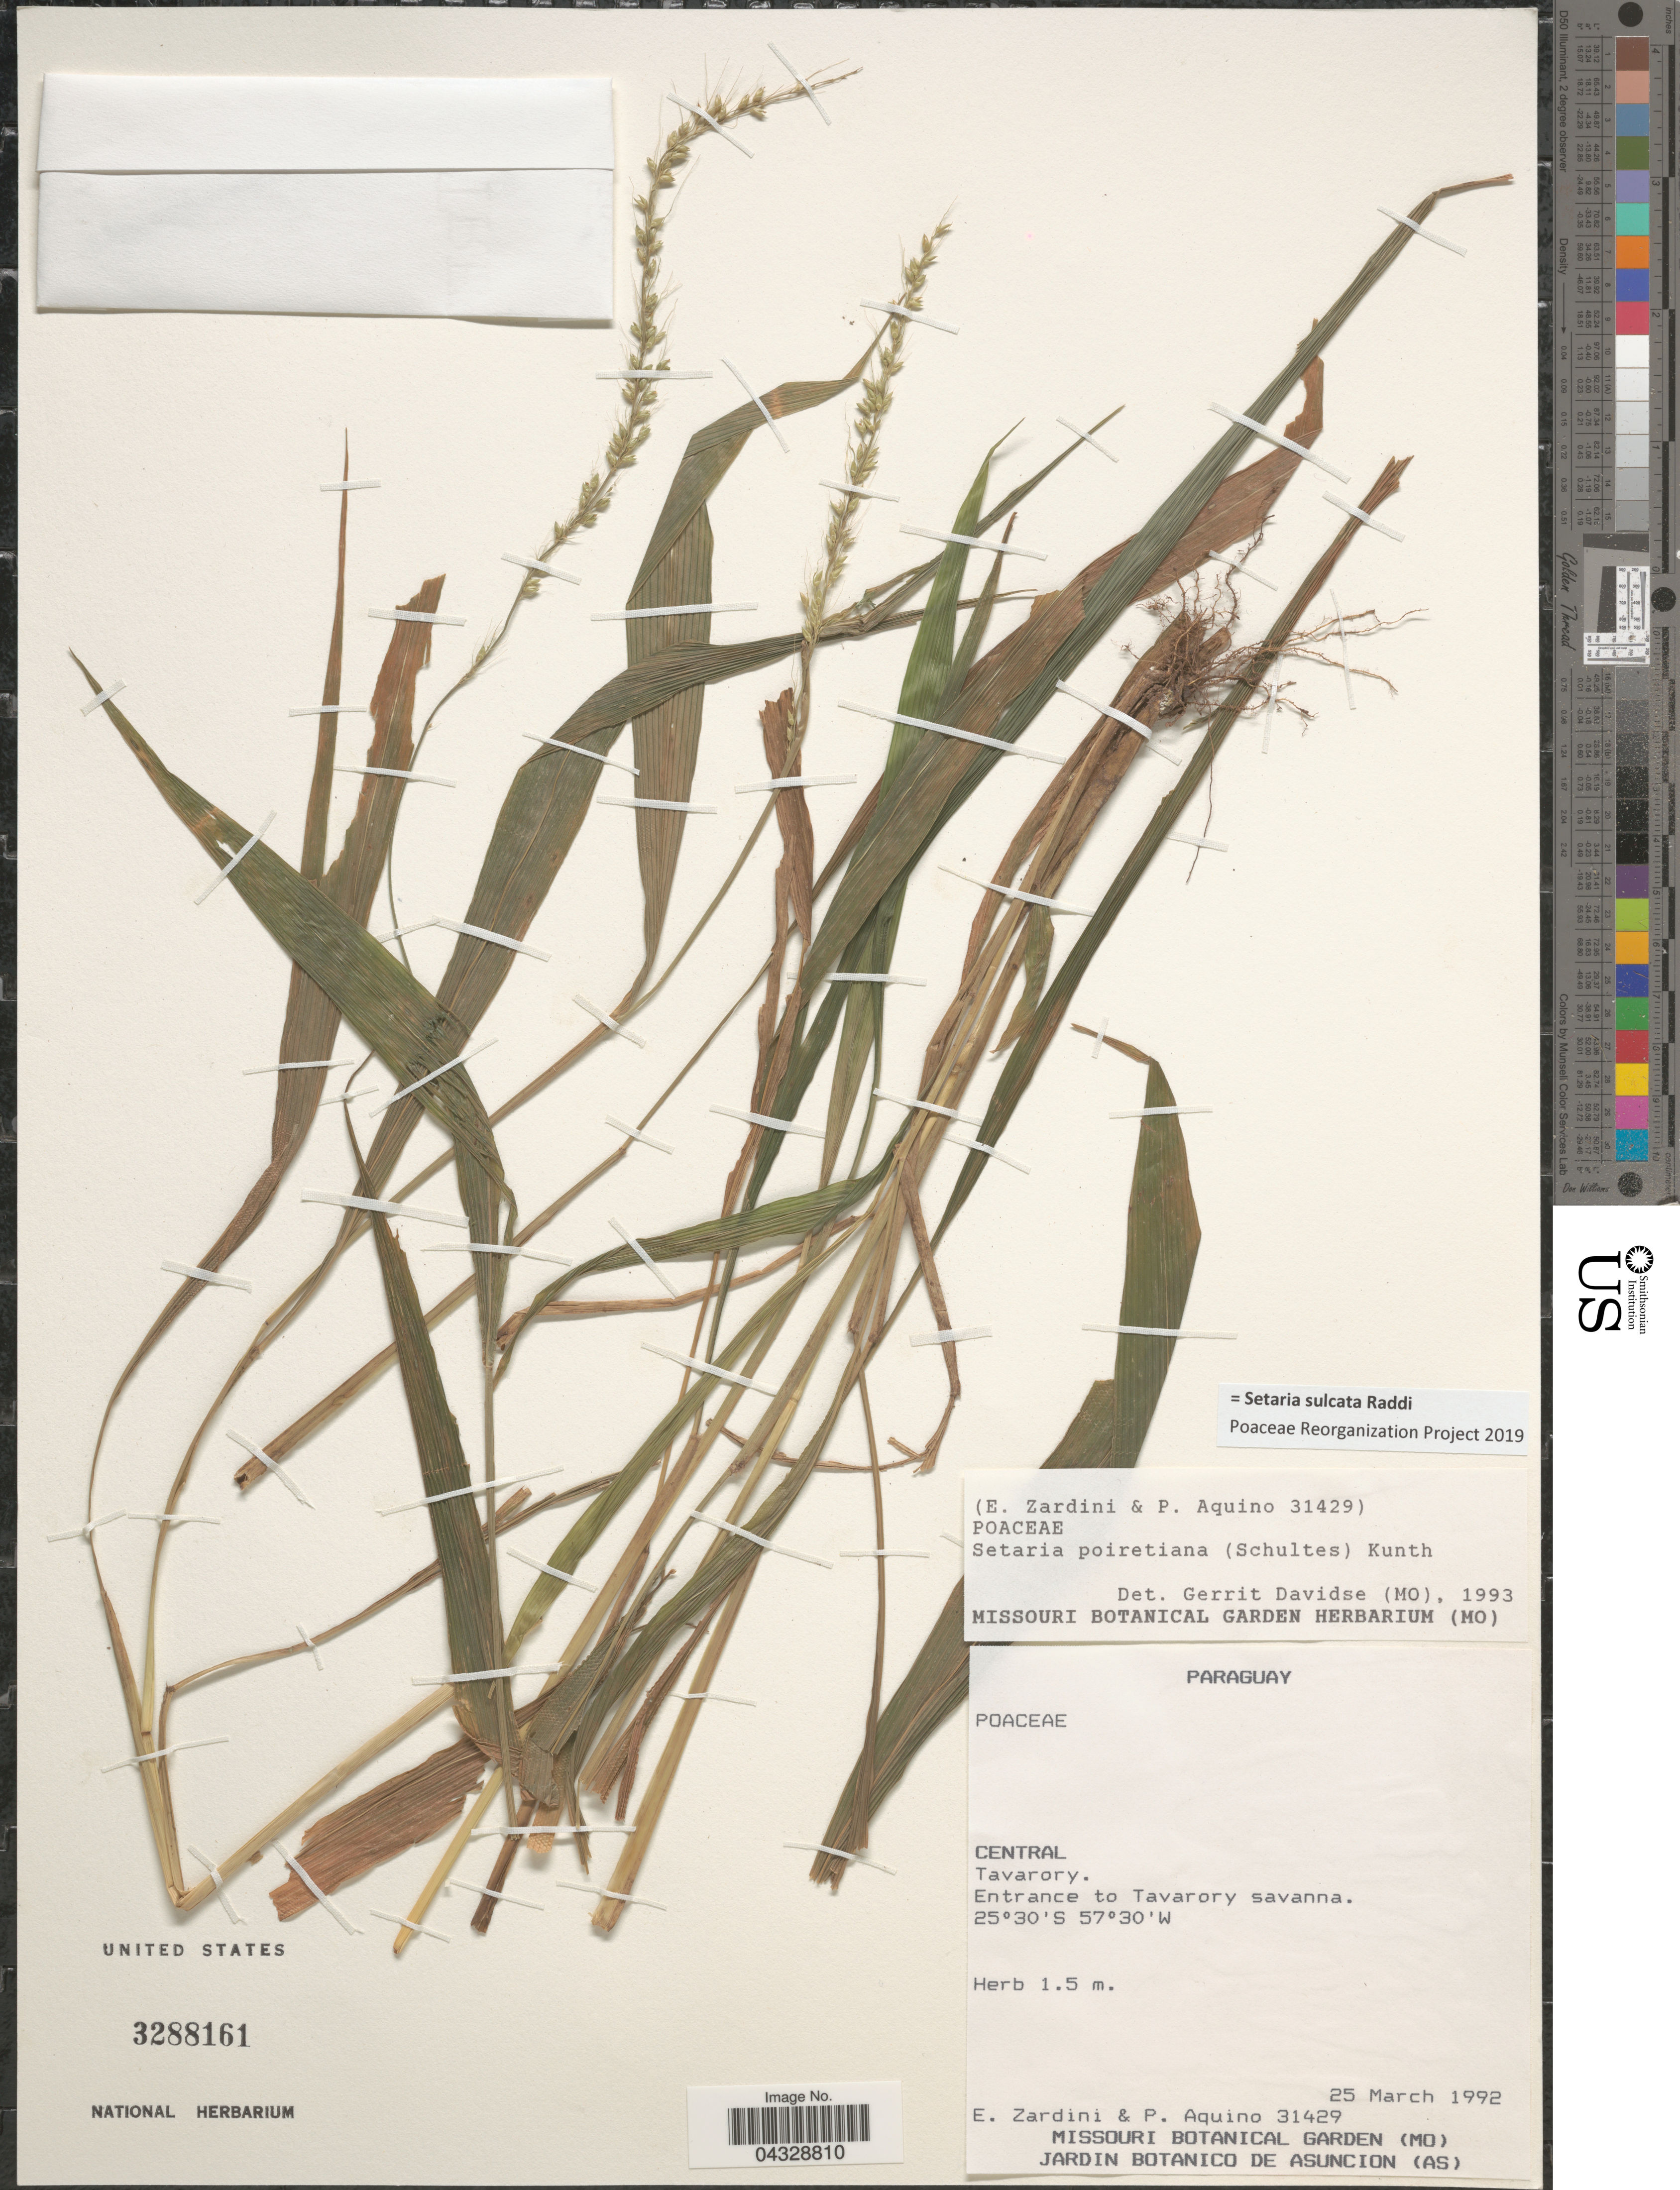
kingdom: Plantae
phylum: Tracheophyta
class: Liliopsida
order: Poales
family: Poaceae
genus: Setaria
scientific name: Setaria sulcata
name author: Raddi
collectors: E. Zardini & P. Aquino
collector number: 31429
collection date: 1992-03-25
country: Paraguay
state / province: Central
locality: Tavarory. Entrance to Tavarory savanna.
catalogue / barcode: US 3288161